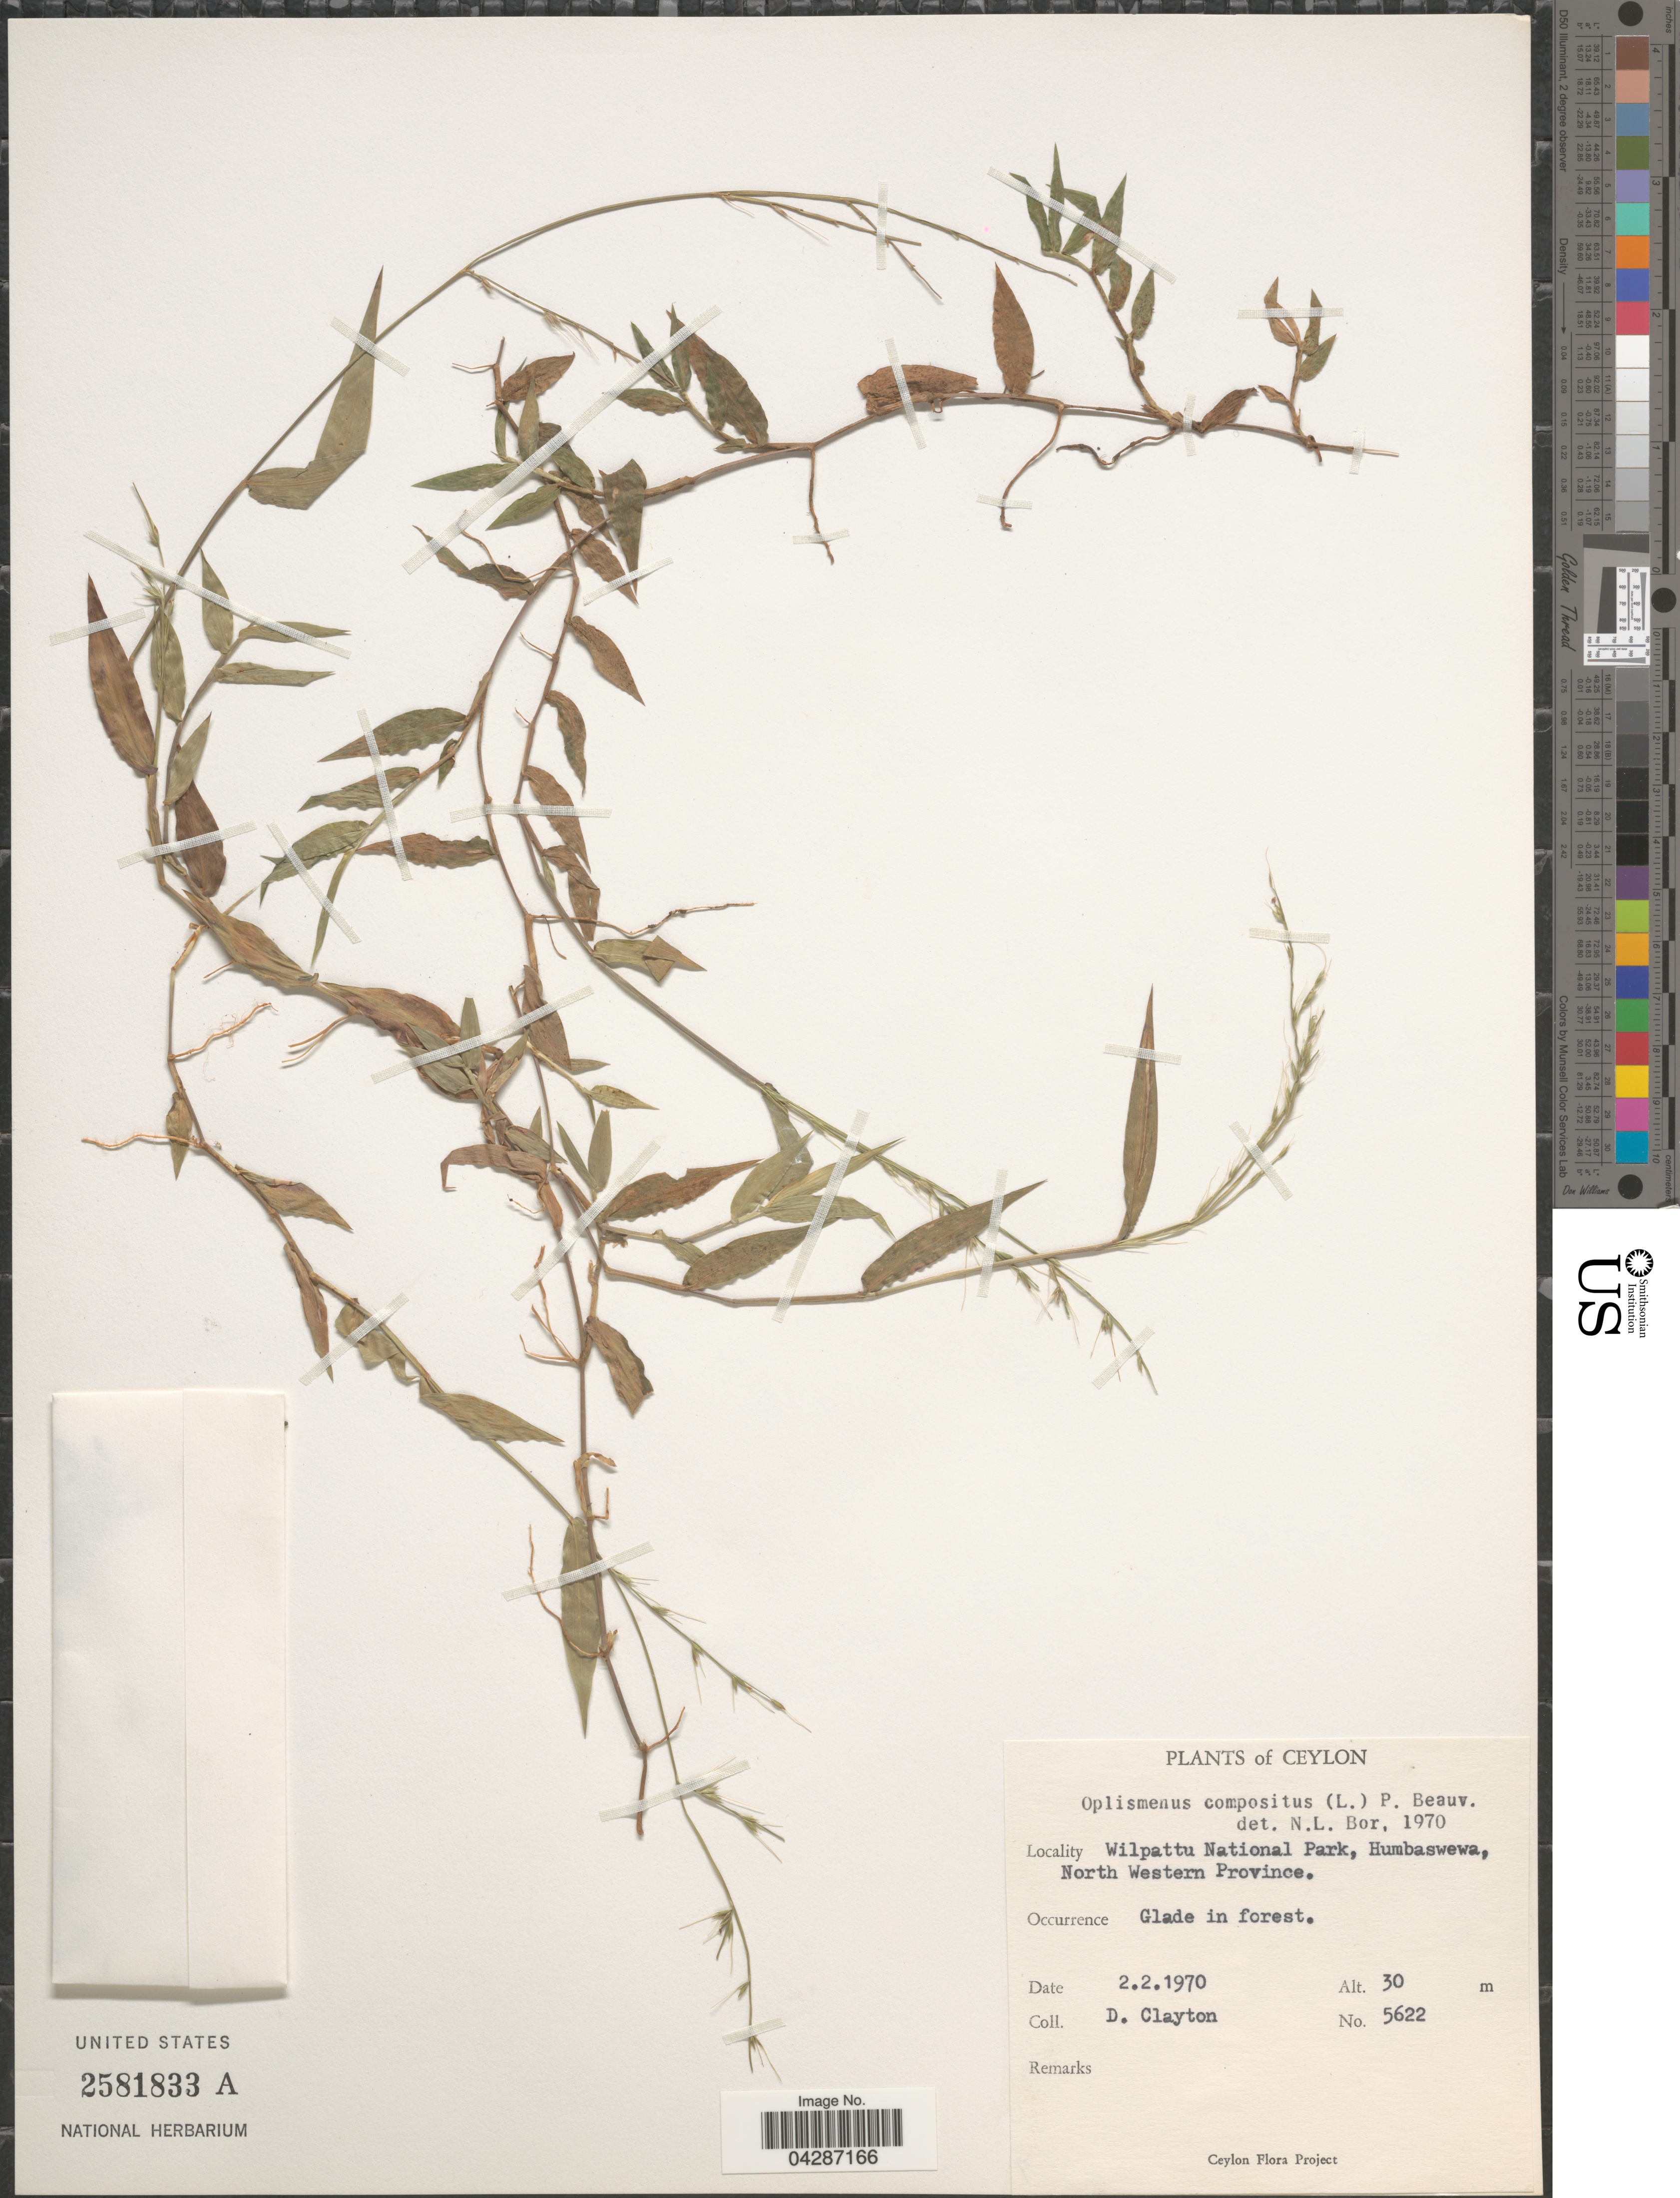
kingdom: Plantae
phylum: Tracheophyta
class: Liliopsida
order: Poales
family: Poaceae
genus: Oplismenus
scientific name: Oplismenus compositus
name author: (L.) P. Beauv.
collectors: D. Clayton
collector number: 5622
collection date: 1970-02-02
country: Sri Lanka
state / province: North Western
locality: Ceylon. Wilpattu National Park, Humbaswewa. Glade in forest.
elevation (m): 30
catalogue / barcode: US 2581833A